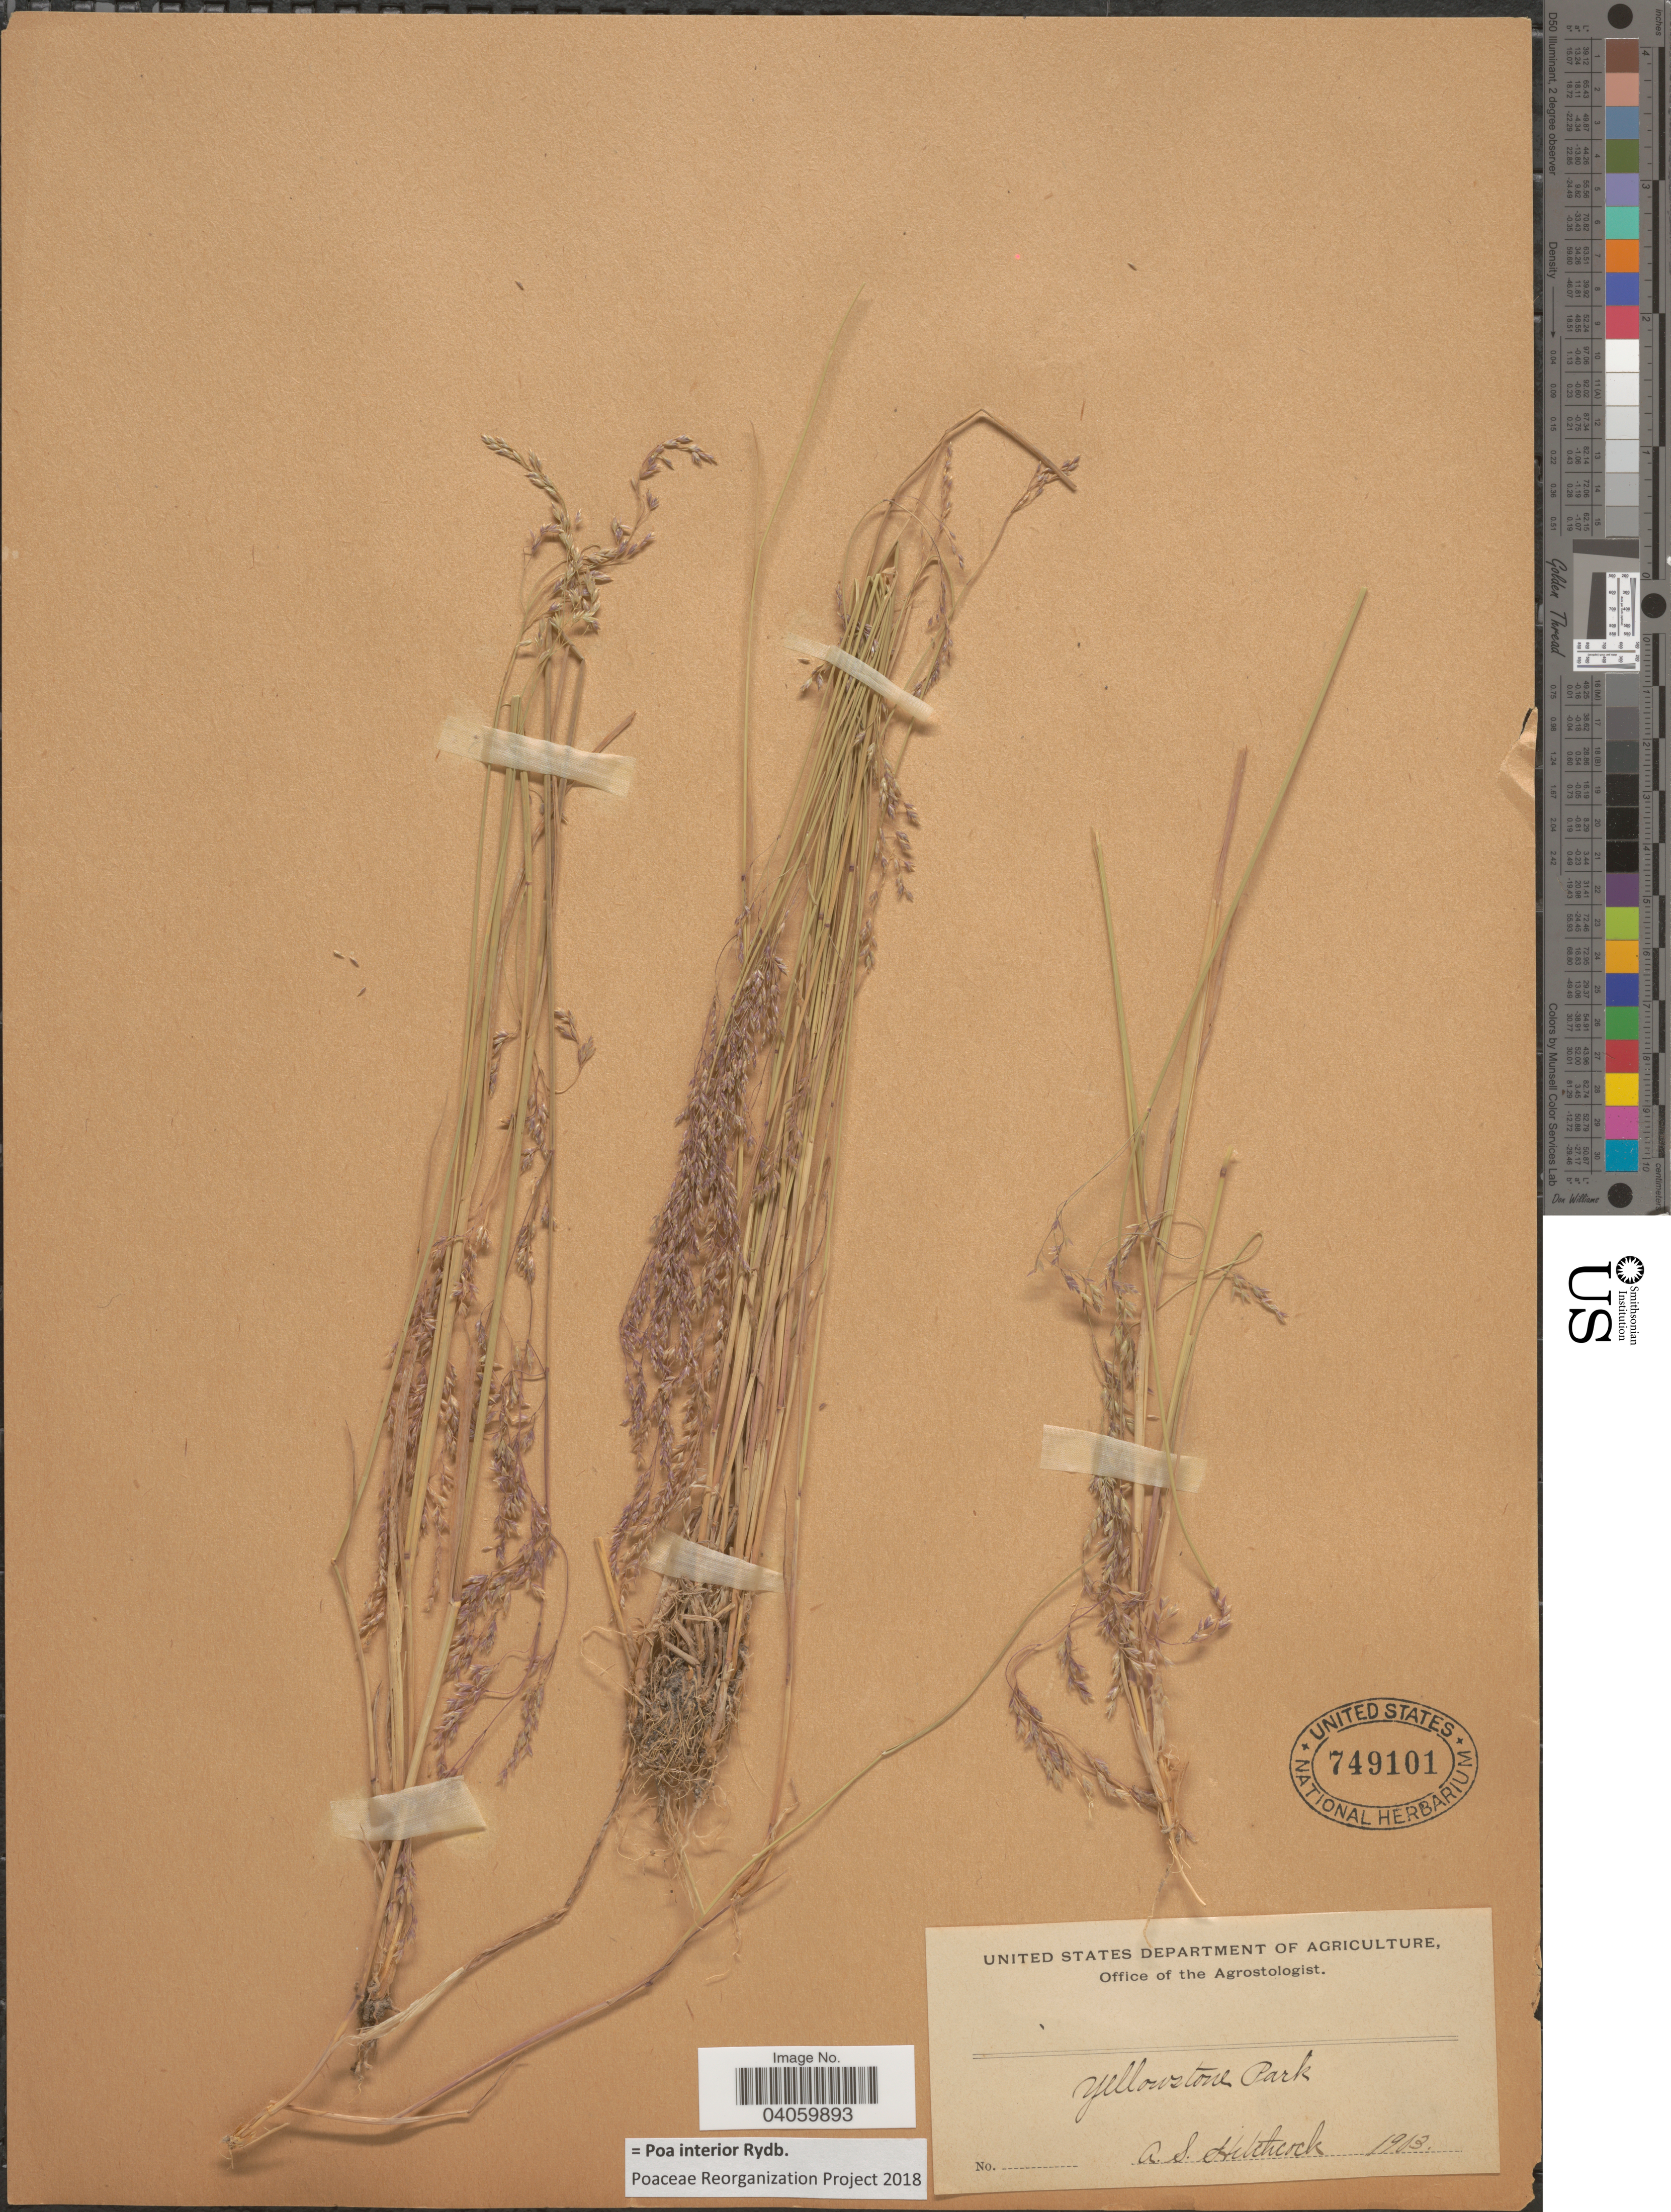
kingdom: Plantae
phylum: Tracheophyta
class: Liliopsida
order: Poales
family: Poaceae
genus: Poa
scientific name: Poa interior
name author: Rydb.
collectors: A. S. Hitchcock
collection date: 1903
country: United States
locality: Yellowstone Park.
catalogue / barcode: US 749101